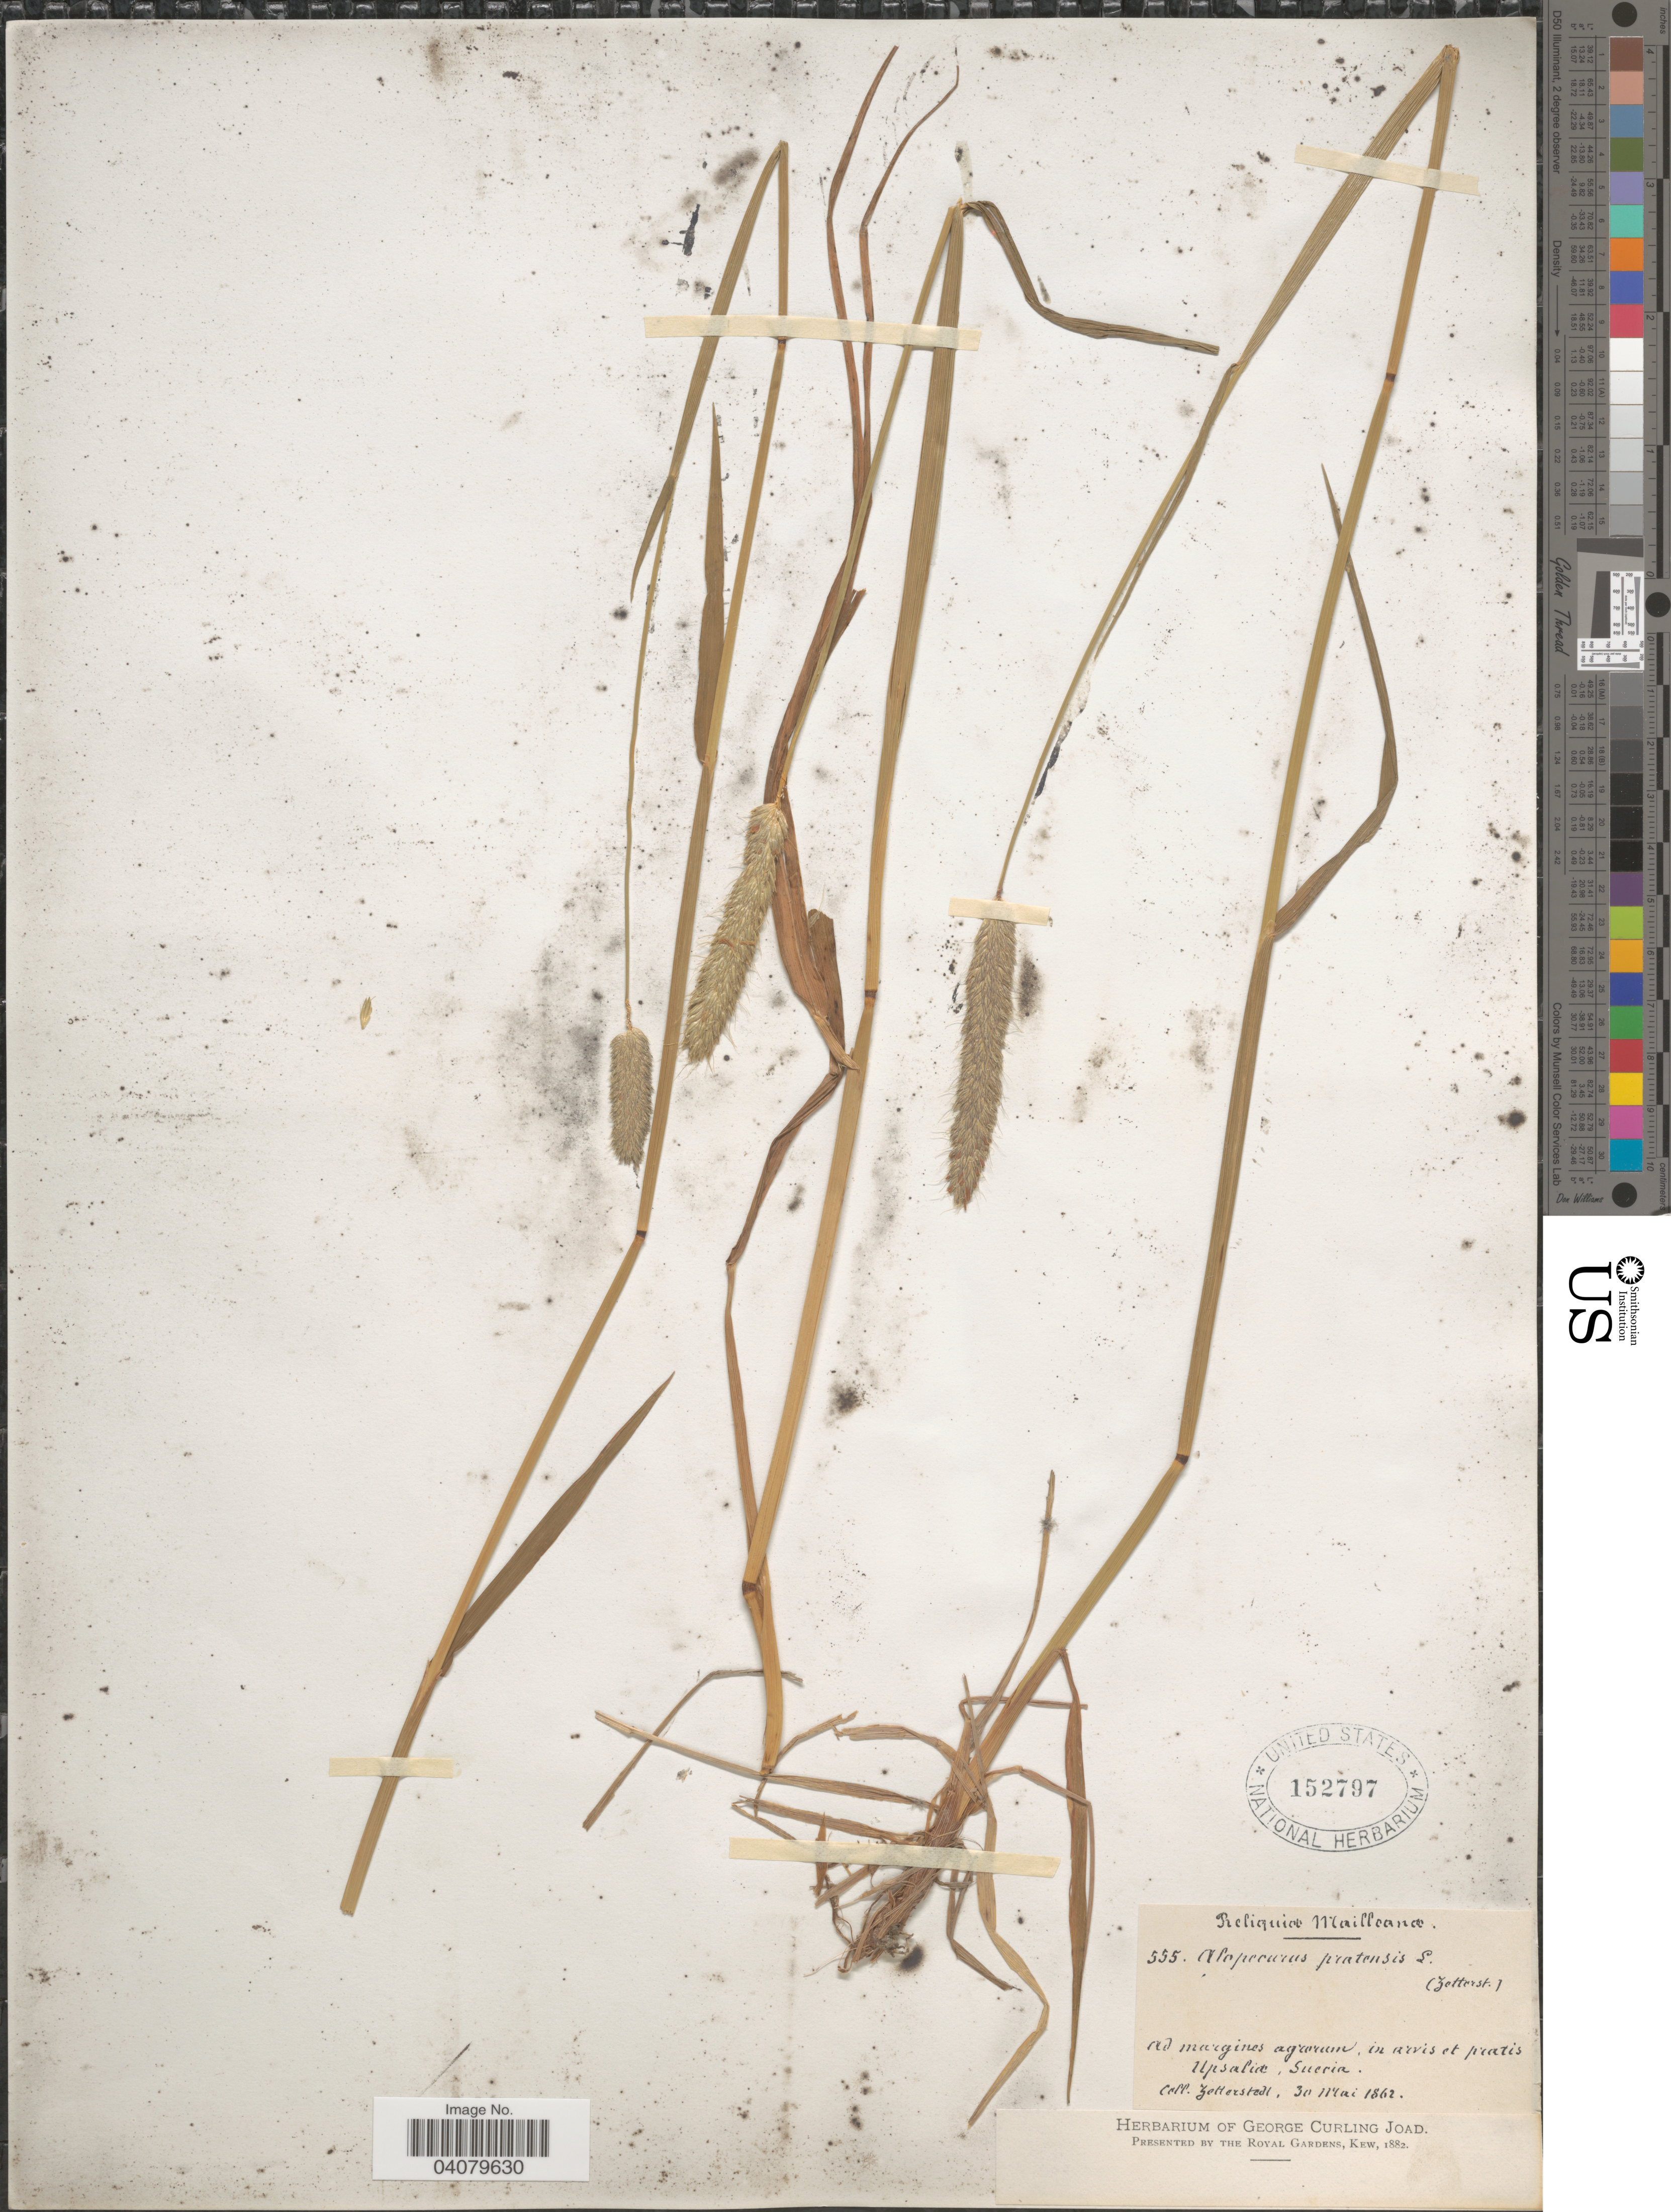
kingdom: Plantae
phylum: Tracheophyta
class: Liliopsida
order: Poales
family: Poaceae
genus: Alopecurus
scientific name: Alopecurus pratensis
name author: L.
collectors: Zetterstedt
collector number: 555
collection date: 1862-05-30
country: Sweden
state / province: Uppsala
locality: Ad margines agrorum, in arvis et pratis Upsaliæ. Suecia.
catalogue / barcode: US 152797